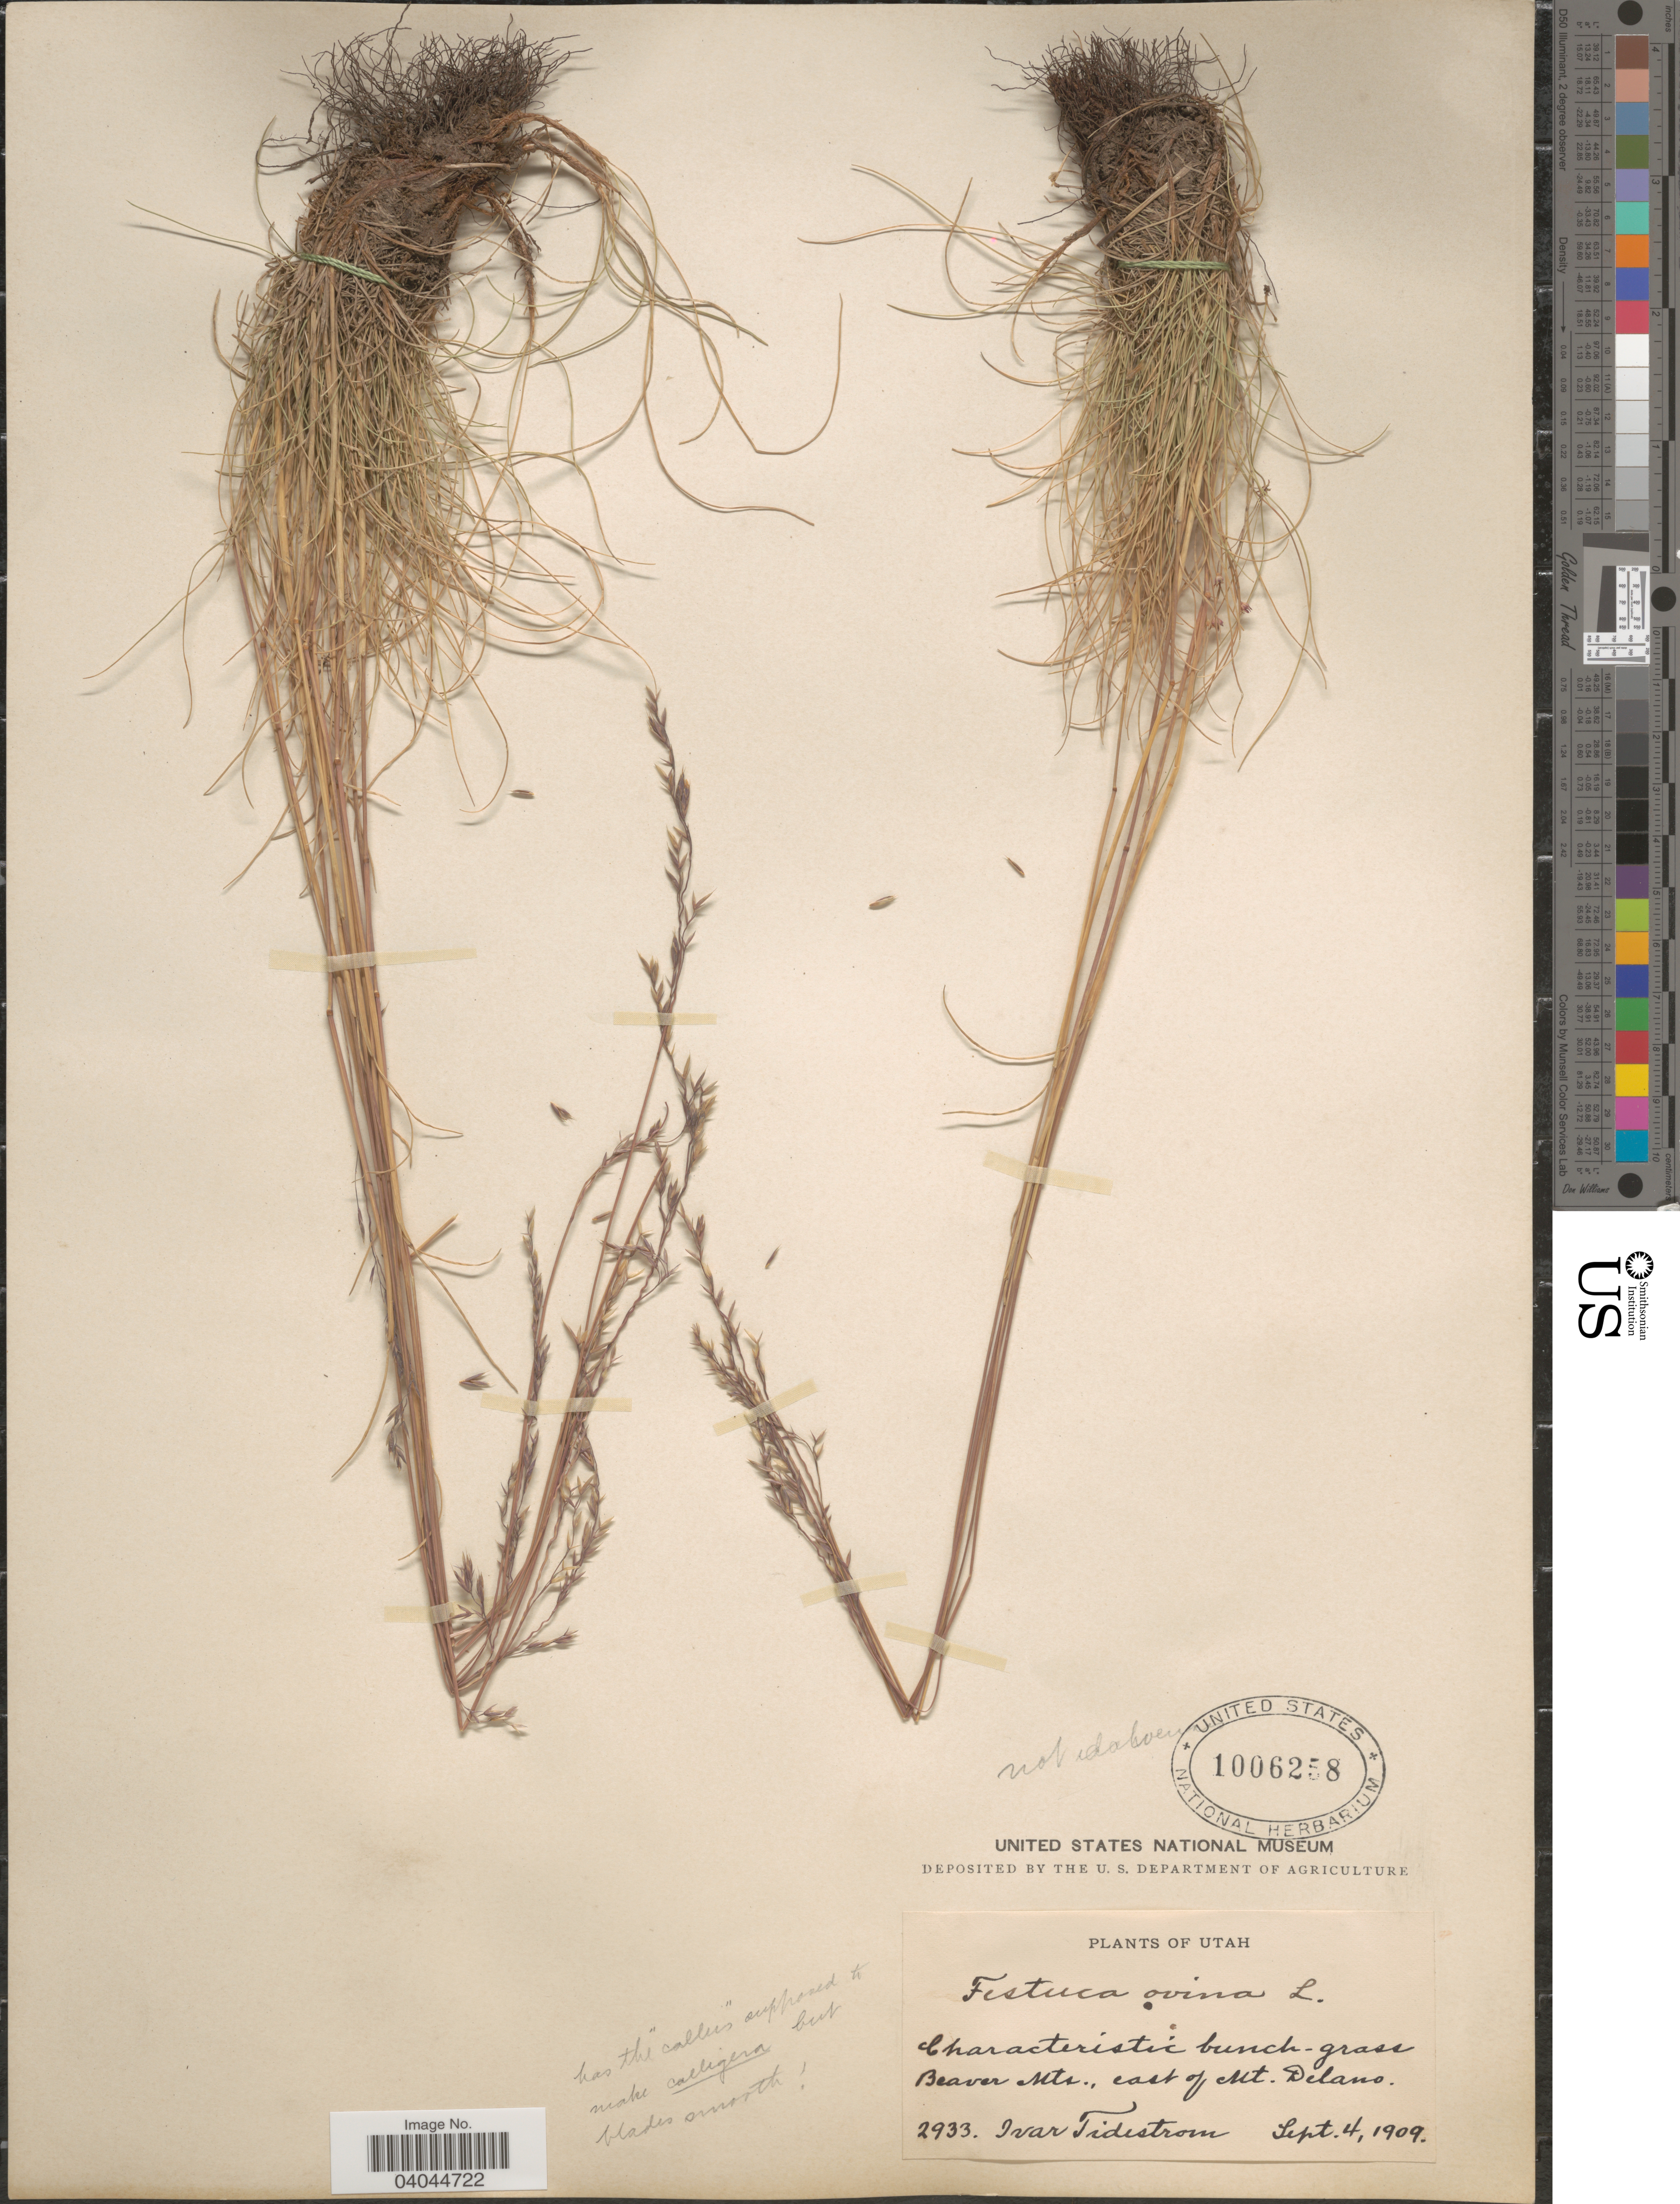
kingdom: Plantae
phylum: Tracheophyta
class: Liliopsida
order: Poales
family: Poaceae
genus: Festuca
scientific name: Festuca ovina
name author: L.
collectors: I. F. Tidestrom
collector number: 2933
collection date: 1909-09-04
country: United States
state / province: Utah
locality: Beaver Mts., east of Mt. Delano.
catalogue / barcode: US 1006258